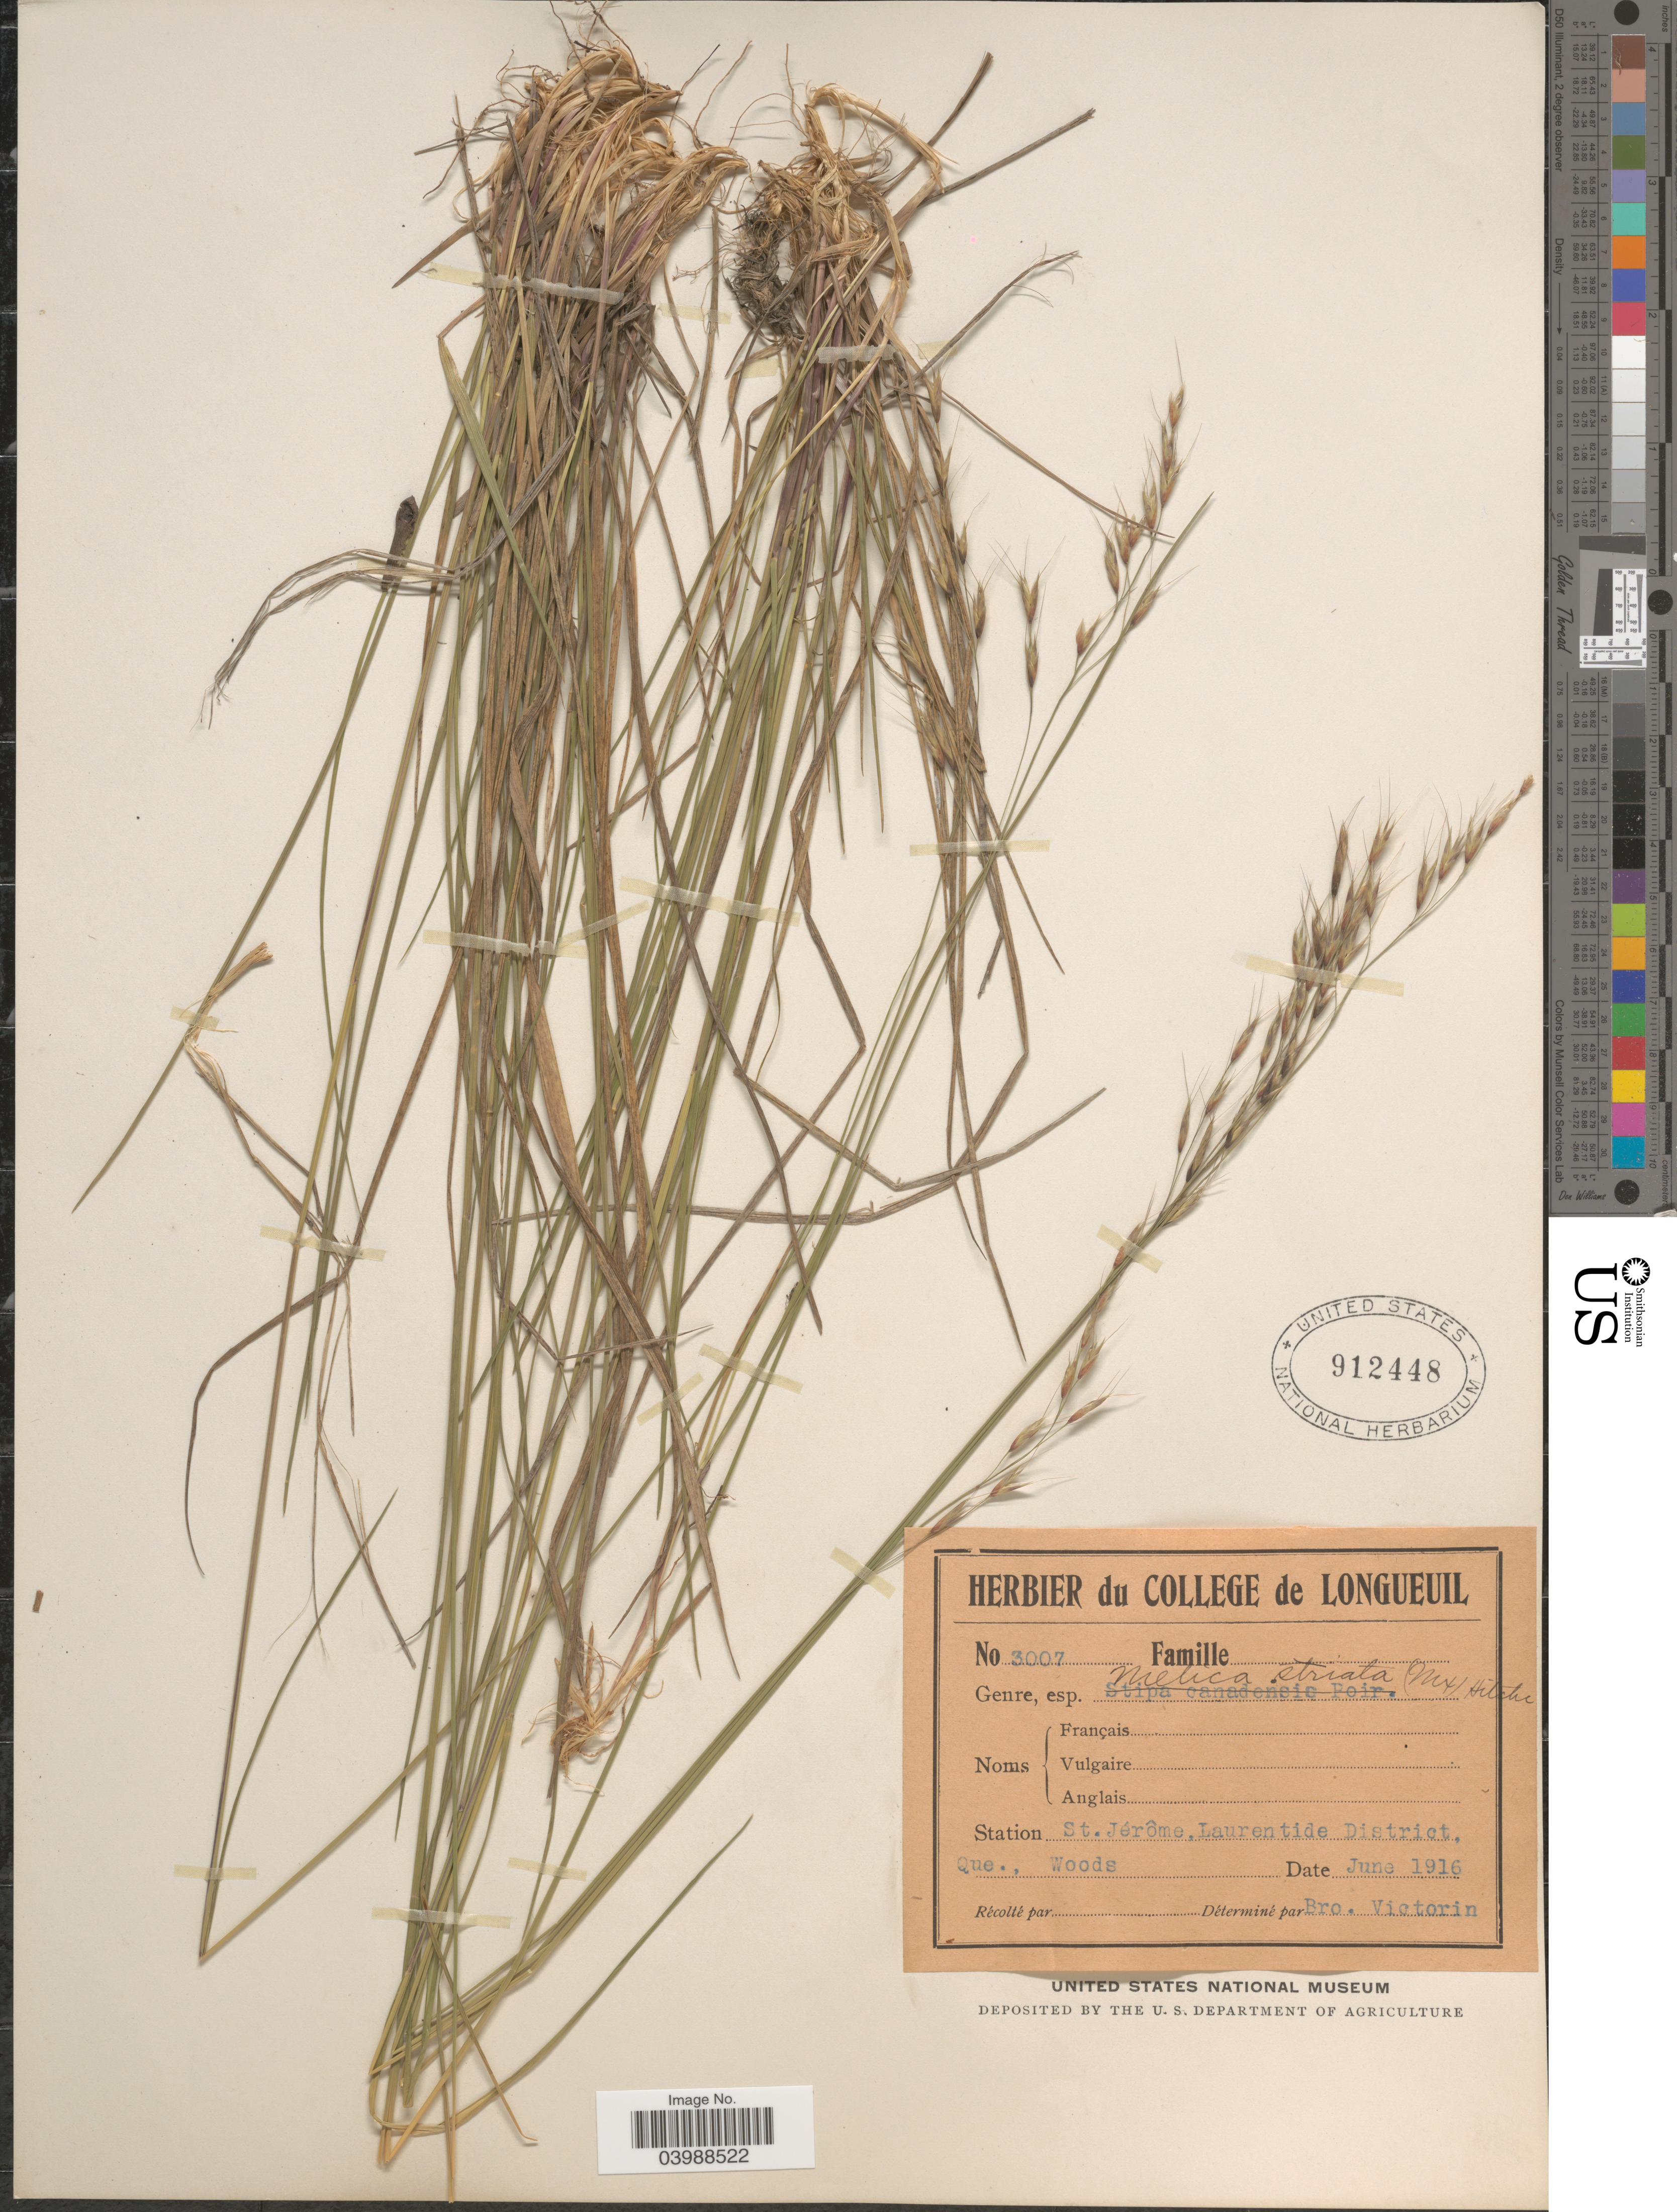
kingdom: Plantae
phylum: Tracheophyta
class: Liliopsida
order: Poales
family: Poaceae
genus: Schizachne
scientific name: Schizachne purpurascens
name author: (Torr.) Swallen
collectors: Ex Herb. du College de Longueuil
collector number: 3007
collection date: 1916-06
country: Canada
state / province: Quebec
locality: St. Jérôme, Laurentide District.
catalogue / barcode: US 912448